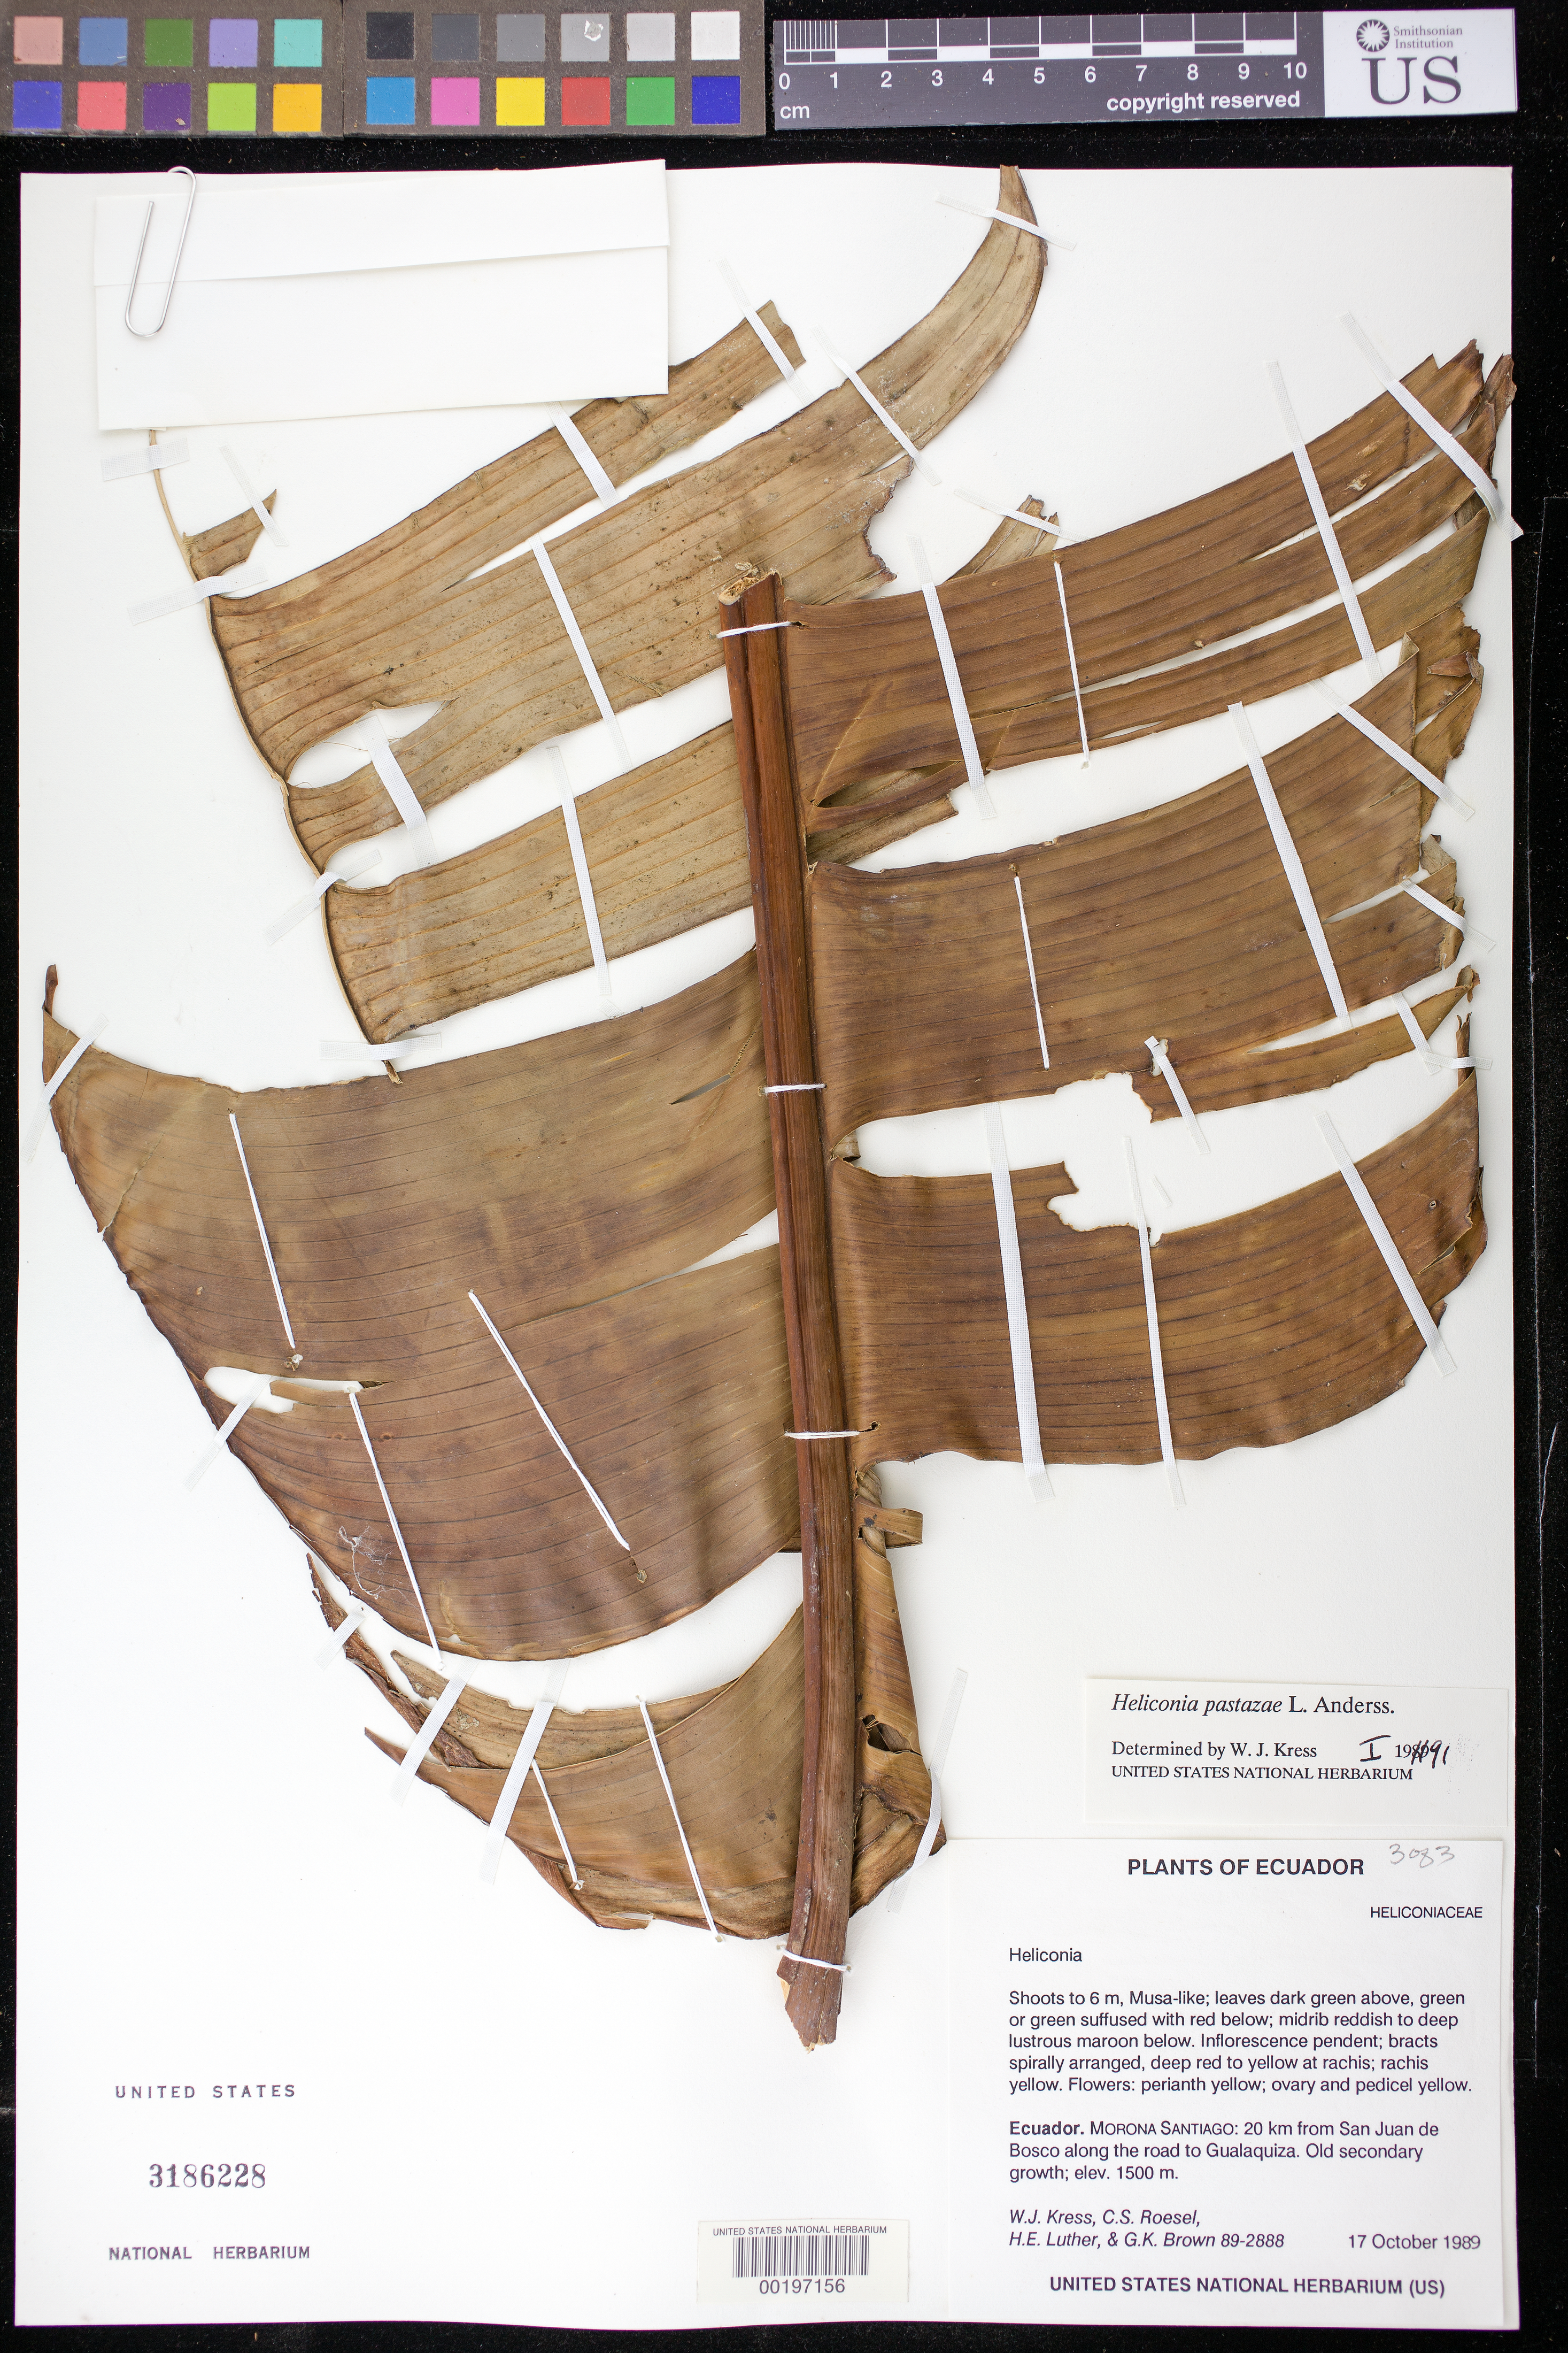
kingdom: Plantae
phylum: Tracheophyta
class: Liliopsida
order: Zingiberales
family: Heliconiaceae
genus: Heliconia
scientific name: Heliconia pastazae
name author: L. Andersson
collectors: W. J. Kress, C. S. Roesel, Harry E. Luther & G. K. Brown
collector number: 89-2888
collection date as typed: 17 Oct 1989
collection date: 1989-10-17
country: Ecuador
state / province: Morona-Santiago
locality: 20 km from San Juan de bosco along the road to Gualaquiza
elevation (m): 1500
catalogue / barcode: US 3186228